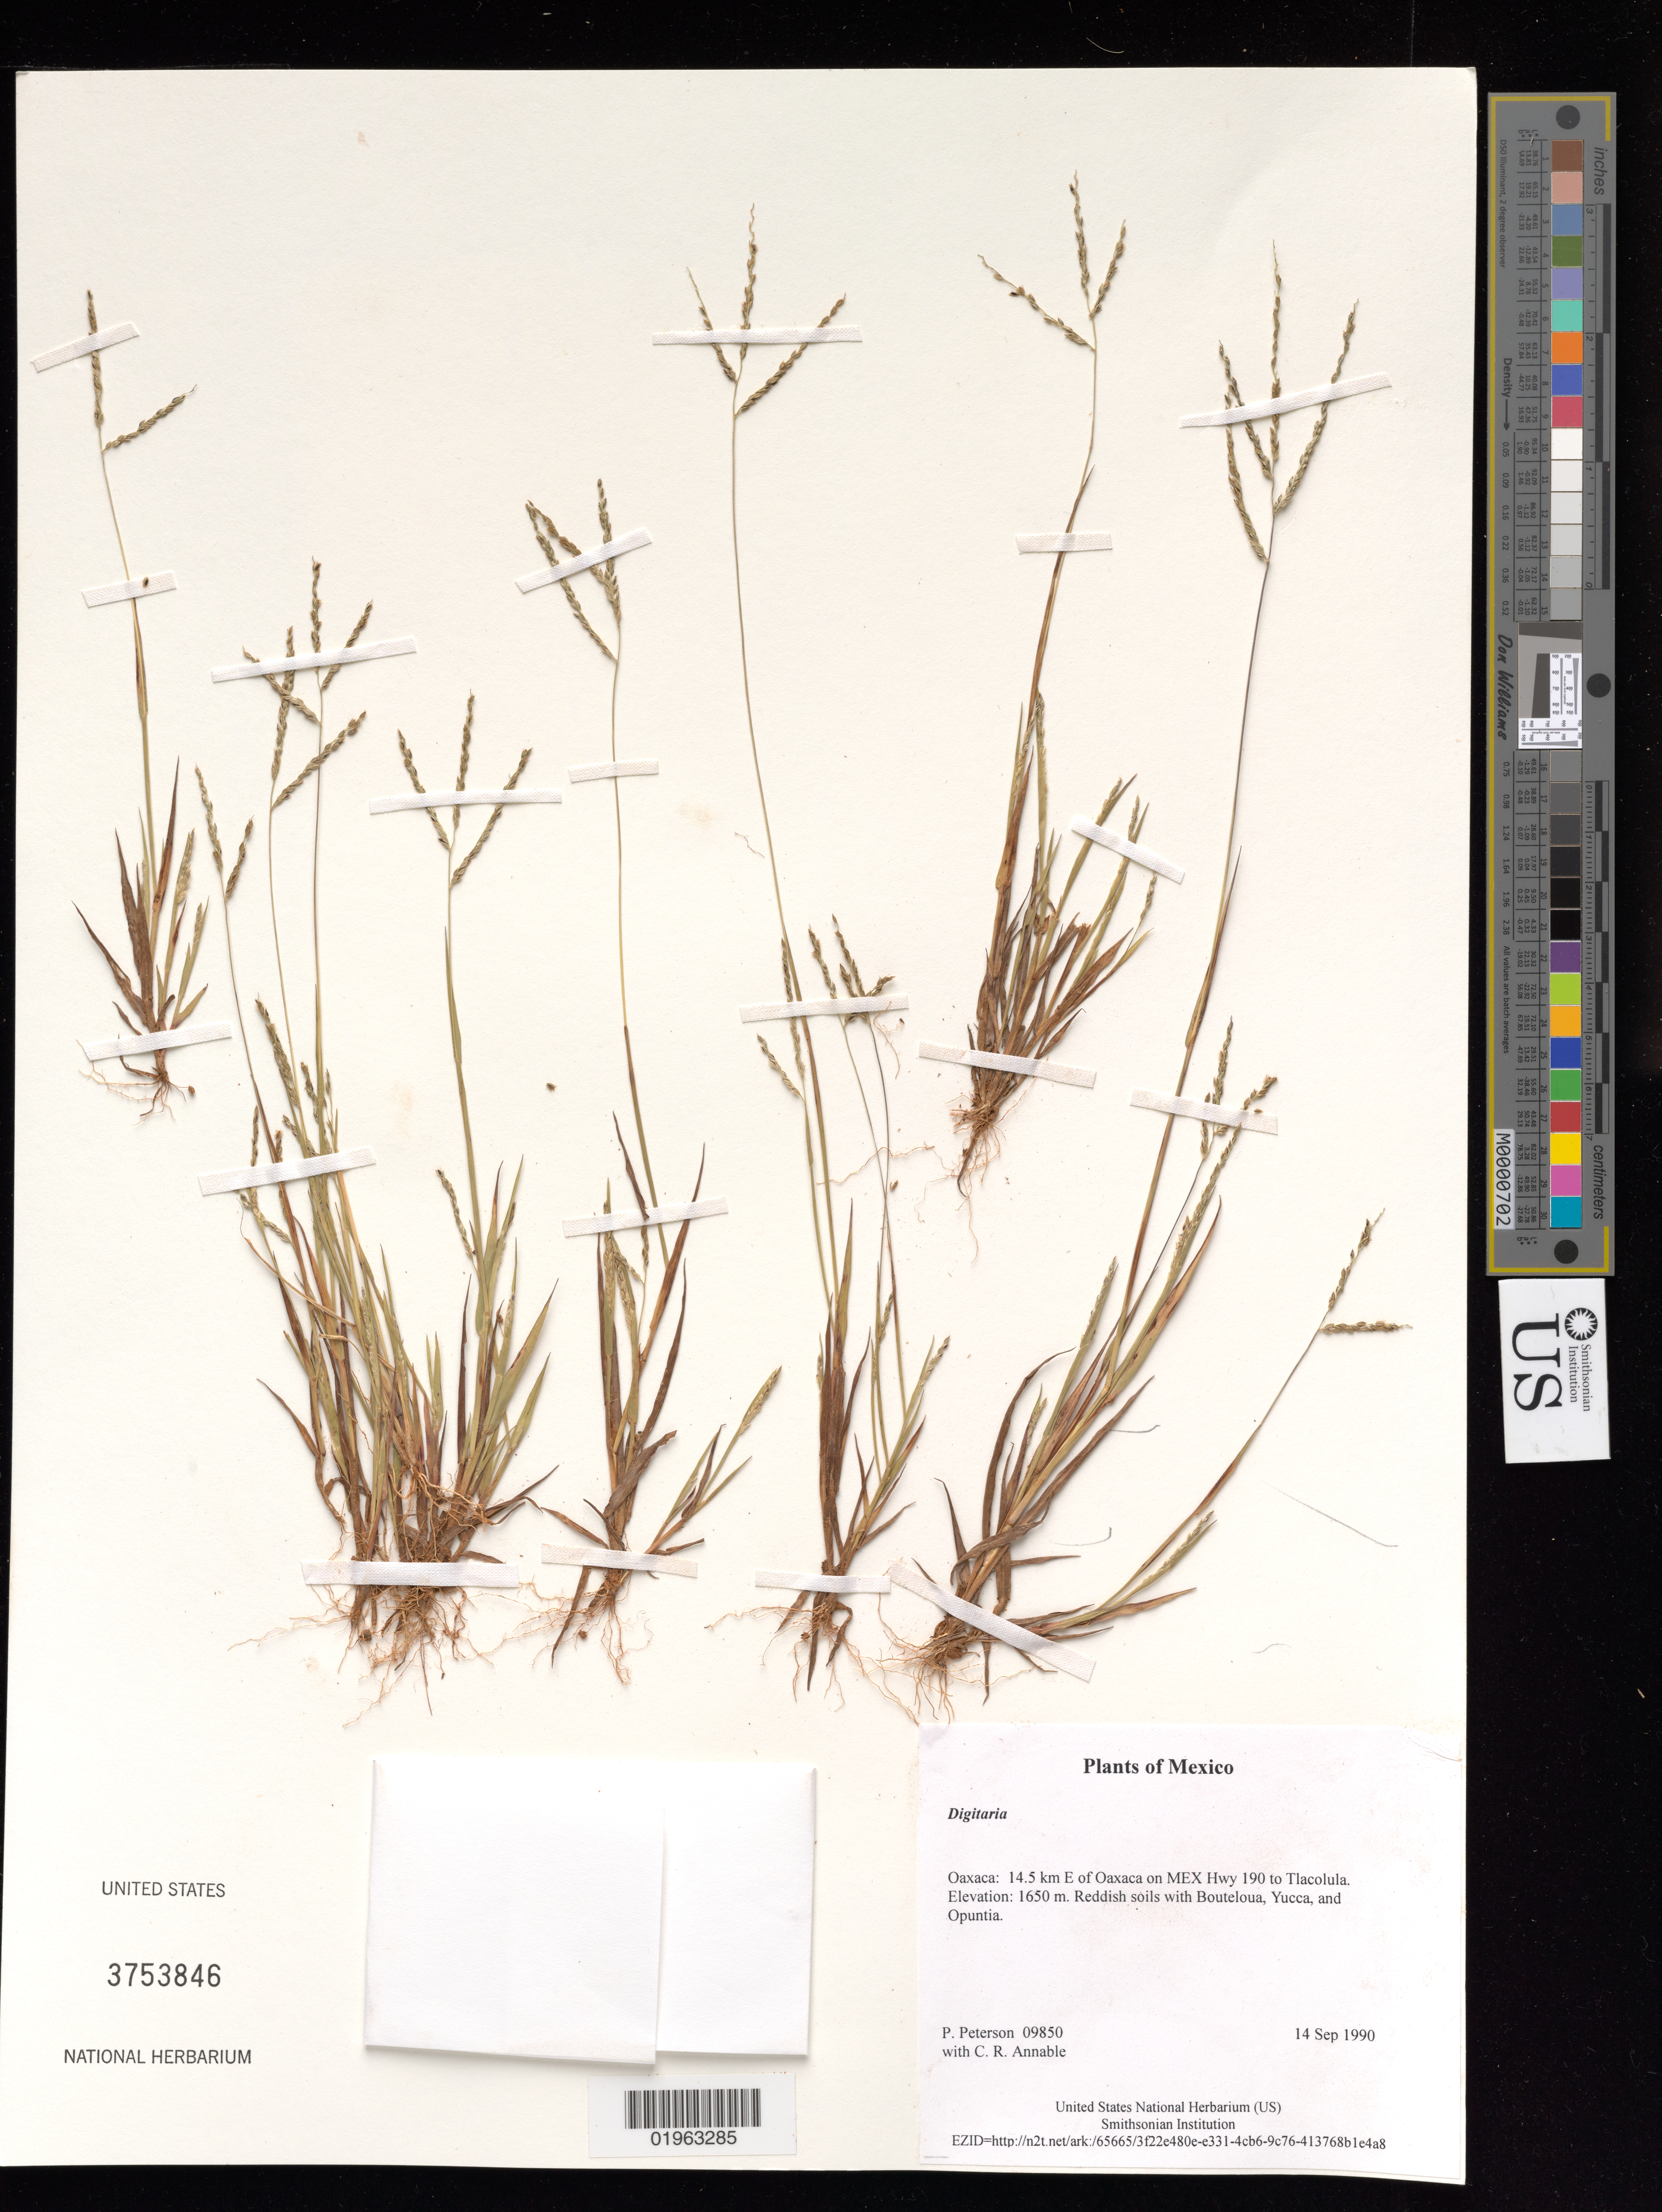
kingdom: Plantae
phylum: Tracheophyta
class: Liliopsida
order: Poales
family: Poaceae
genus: Digitaria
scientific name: Digitaria sp.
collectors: P. M. Peterson & C. R. Annable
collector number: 09850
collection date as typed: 14 Sep 1990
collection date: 1990-09-14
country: Mexico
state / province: Oaxaca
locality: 14.5 km E of Oaxaca on MEX Hwy 190 to Tlacolula.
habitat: Reddish soils with Bouteloua, Yucca, and Opuntia.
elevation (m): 1650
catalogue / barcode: US 3753846